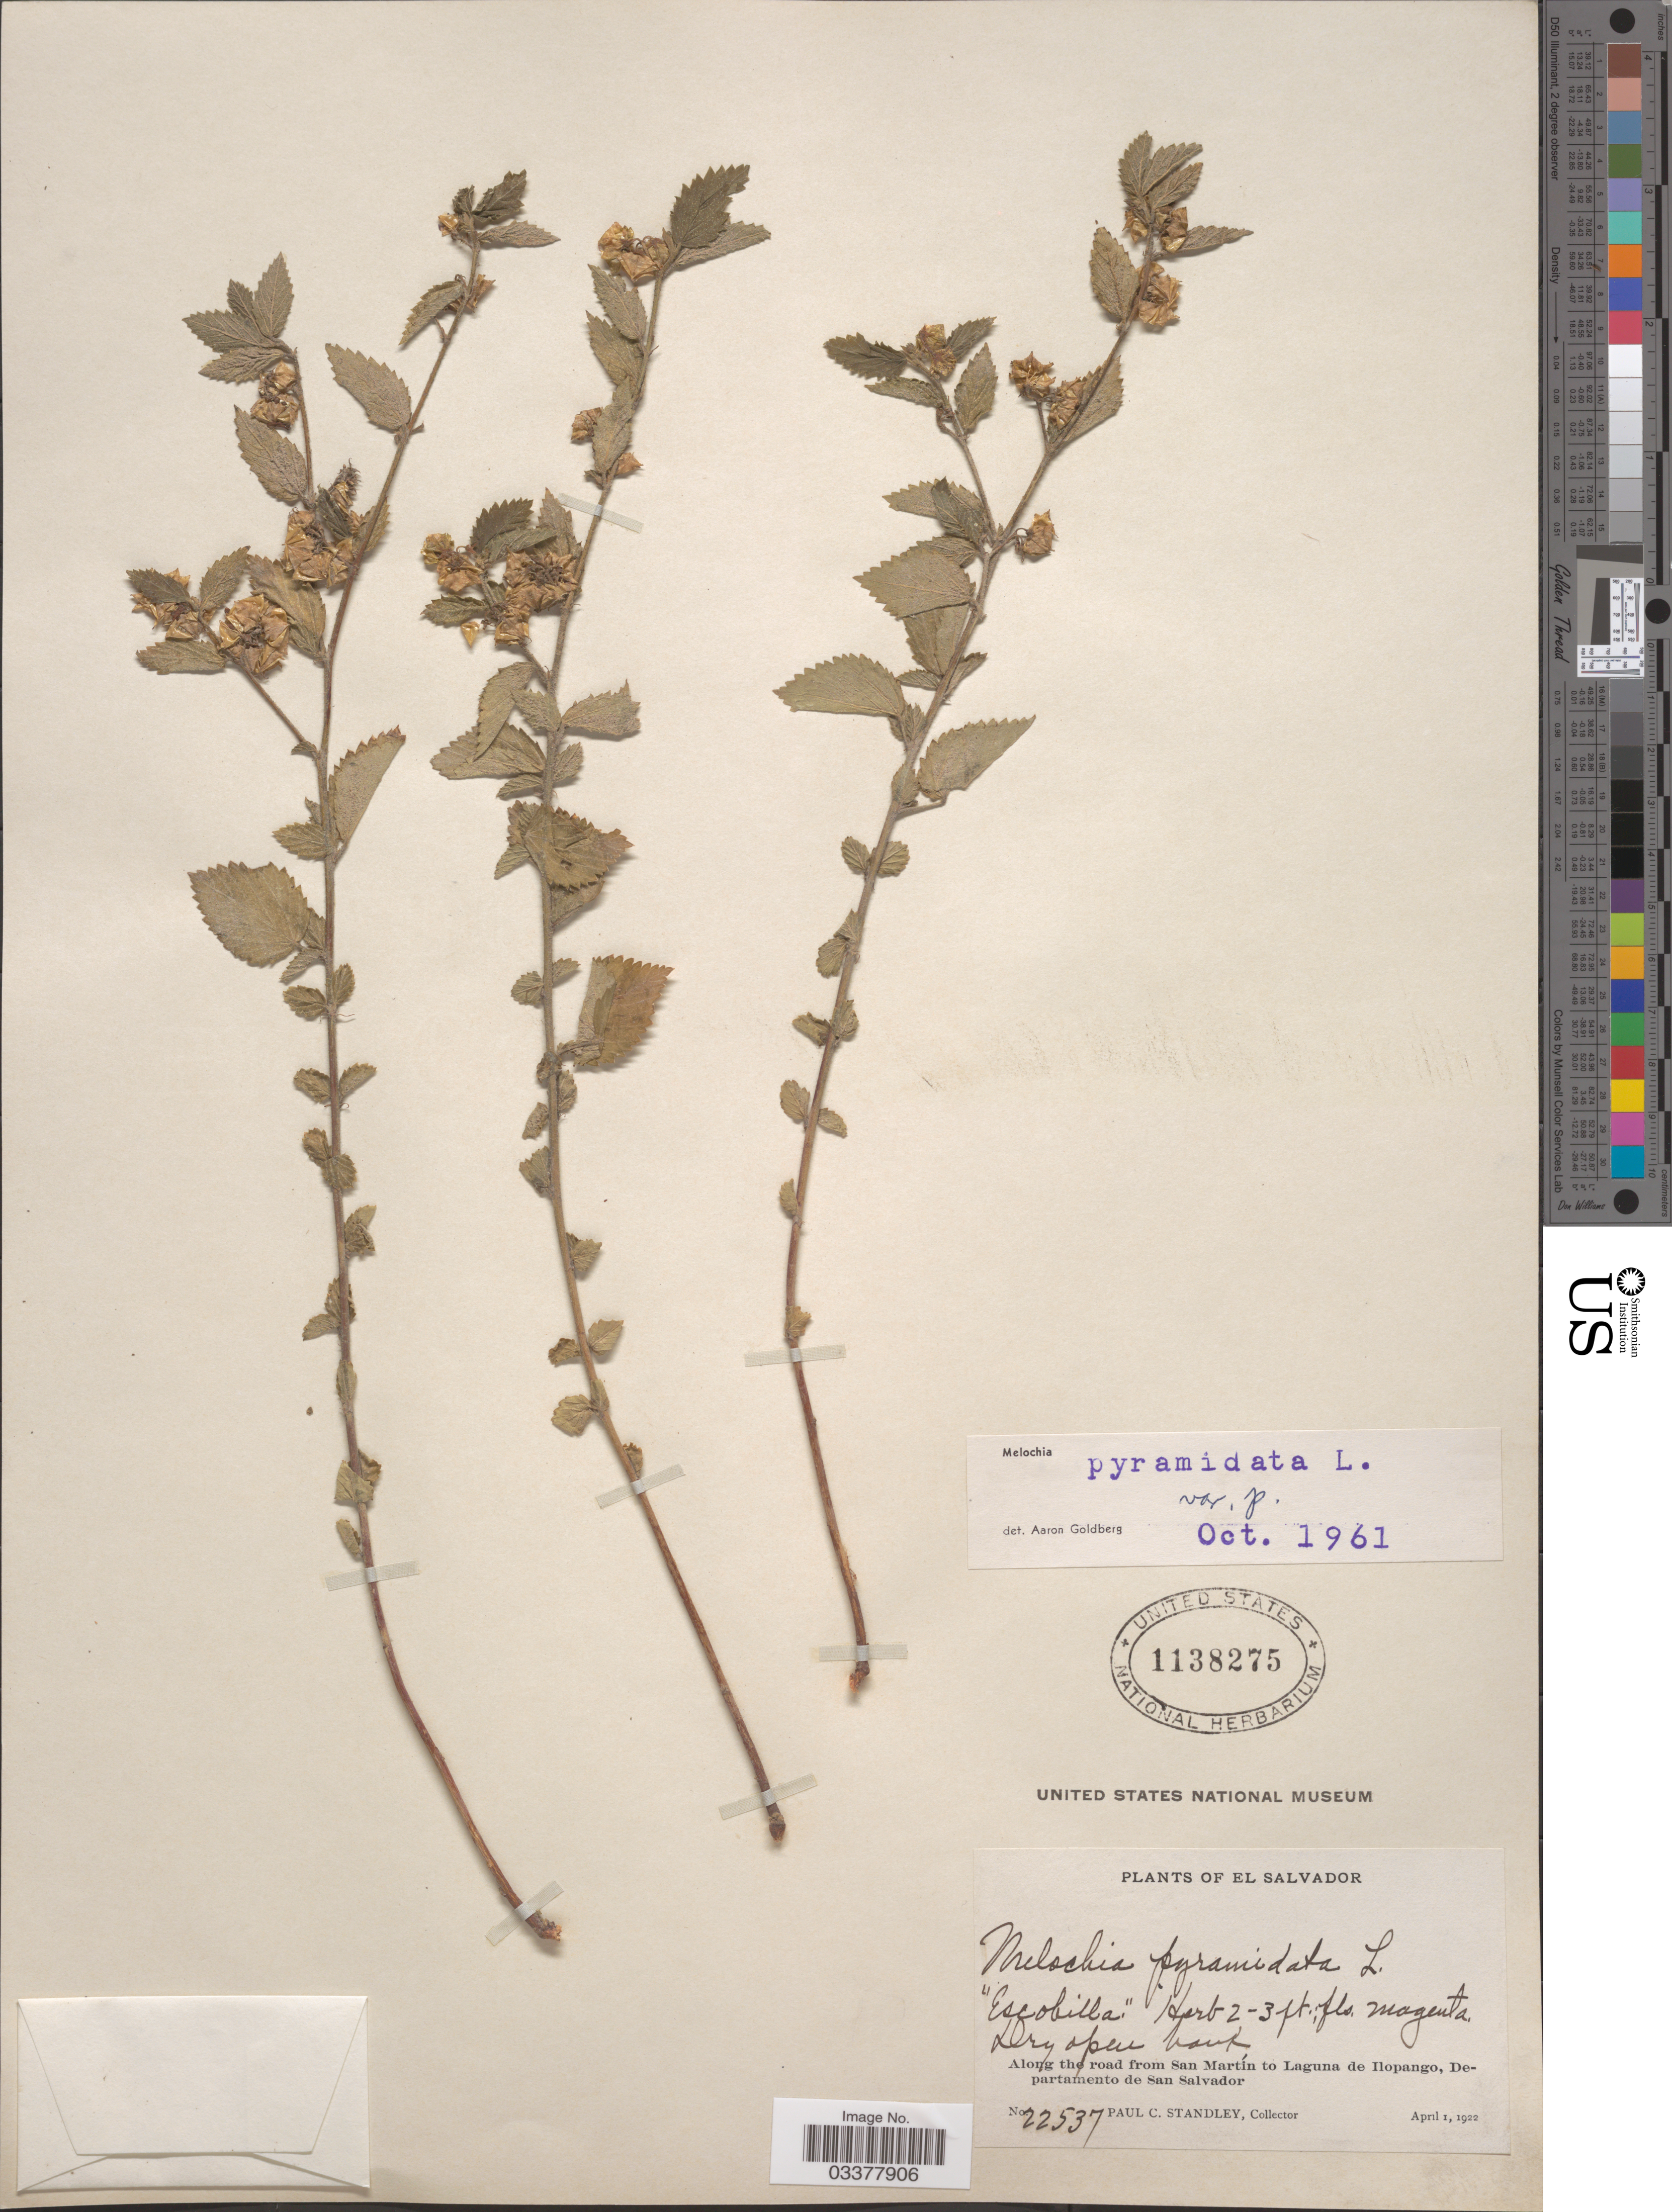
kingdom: Plantae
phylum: Tracheophyta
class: Magnoliopsida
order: Malvales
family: Malvaceae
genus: Melochia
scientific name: Melochia pyramidata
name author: L.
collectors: P. C. Standley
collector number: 22537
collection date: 1922-04-01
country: El Salvador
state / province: San Salvador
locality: Along the road from San Martín to Laguna de Ilopango, Departamento de San Salvador.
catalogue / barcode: US 1138275